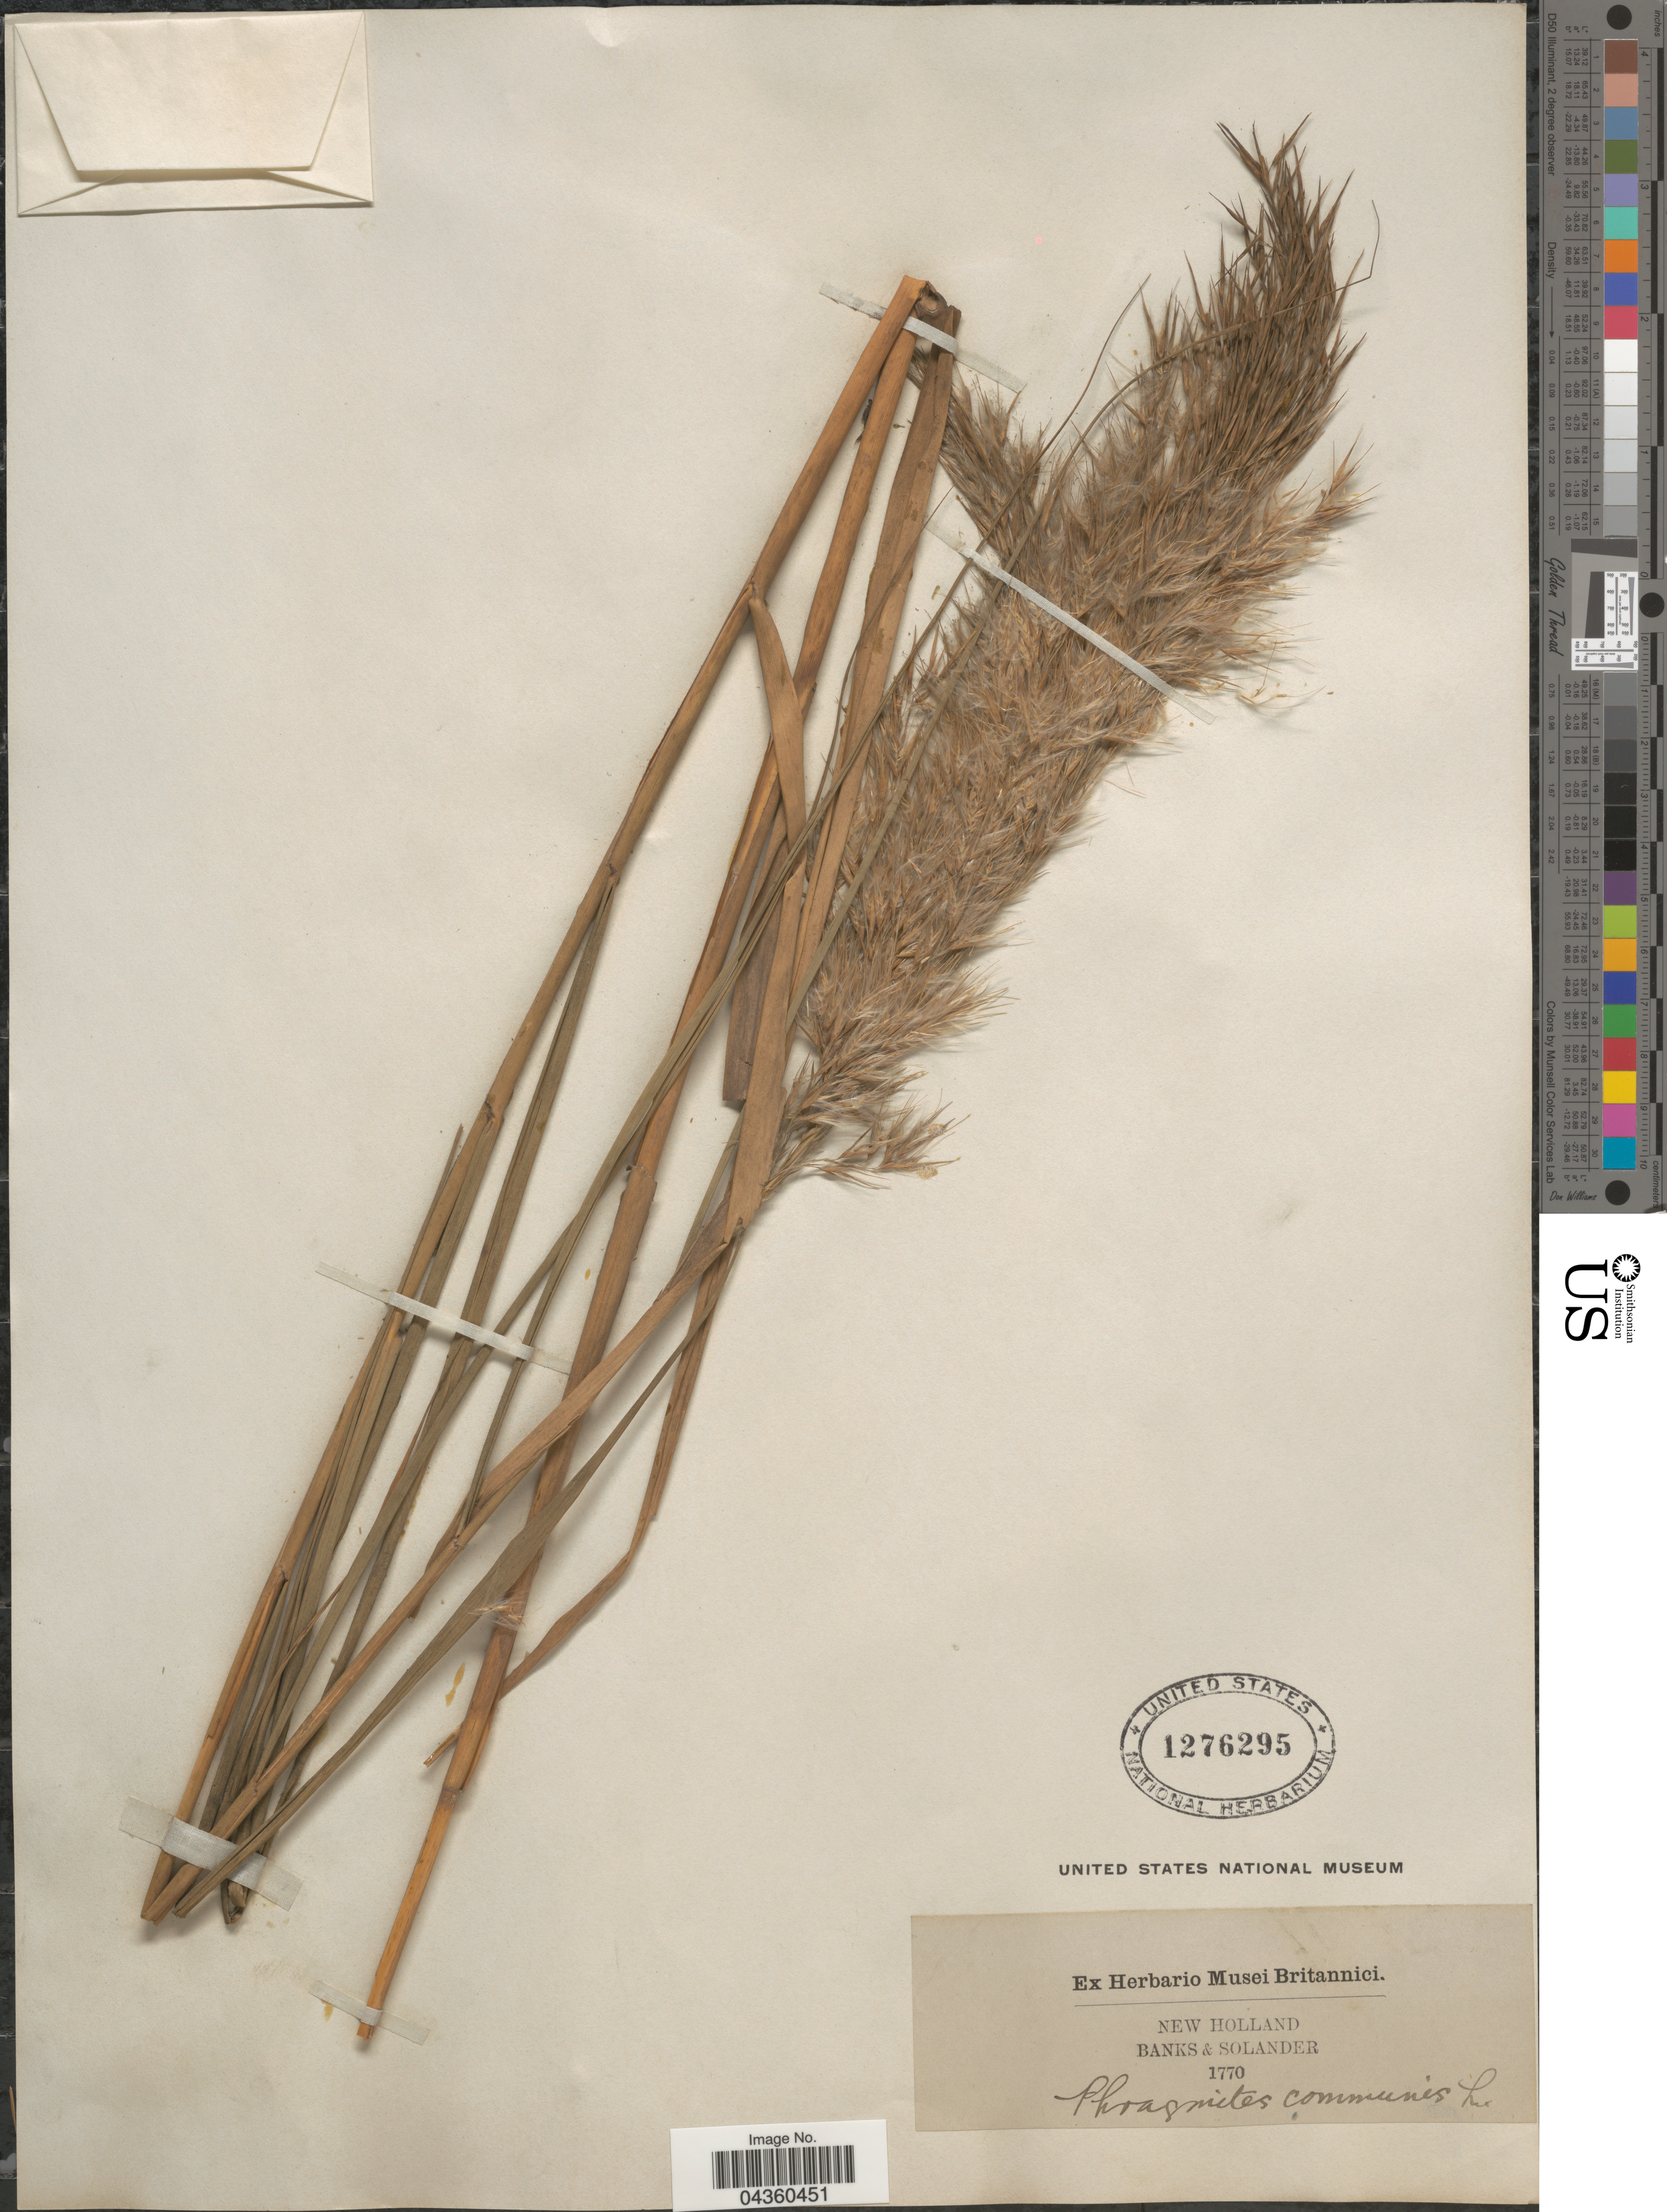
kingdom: Plantae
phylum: Tracheophyta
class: Liliopsida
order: Poales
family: Poaceae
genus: Phragmites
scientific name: Phragmites australis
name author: (Cav.) Trin. ex Steud.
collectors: -- Banks & -- Solander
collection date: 1770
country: Australia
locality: New Holland.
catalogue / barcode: US 1276295